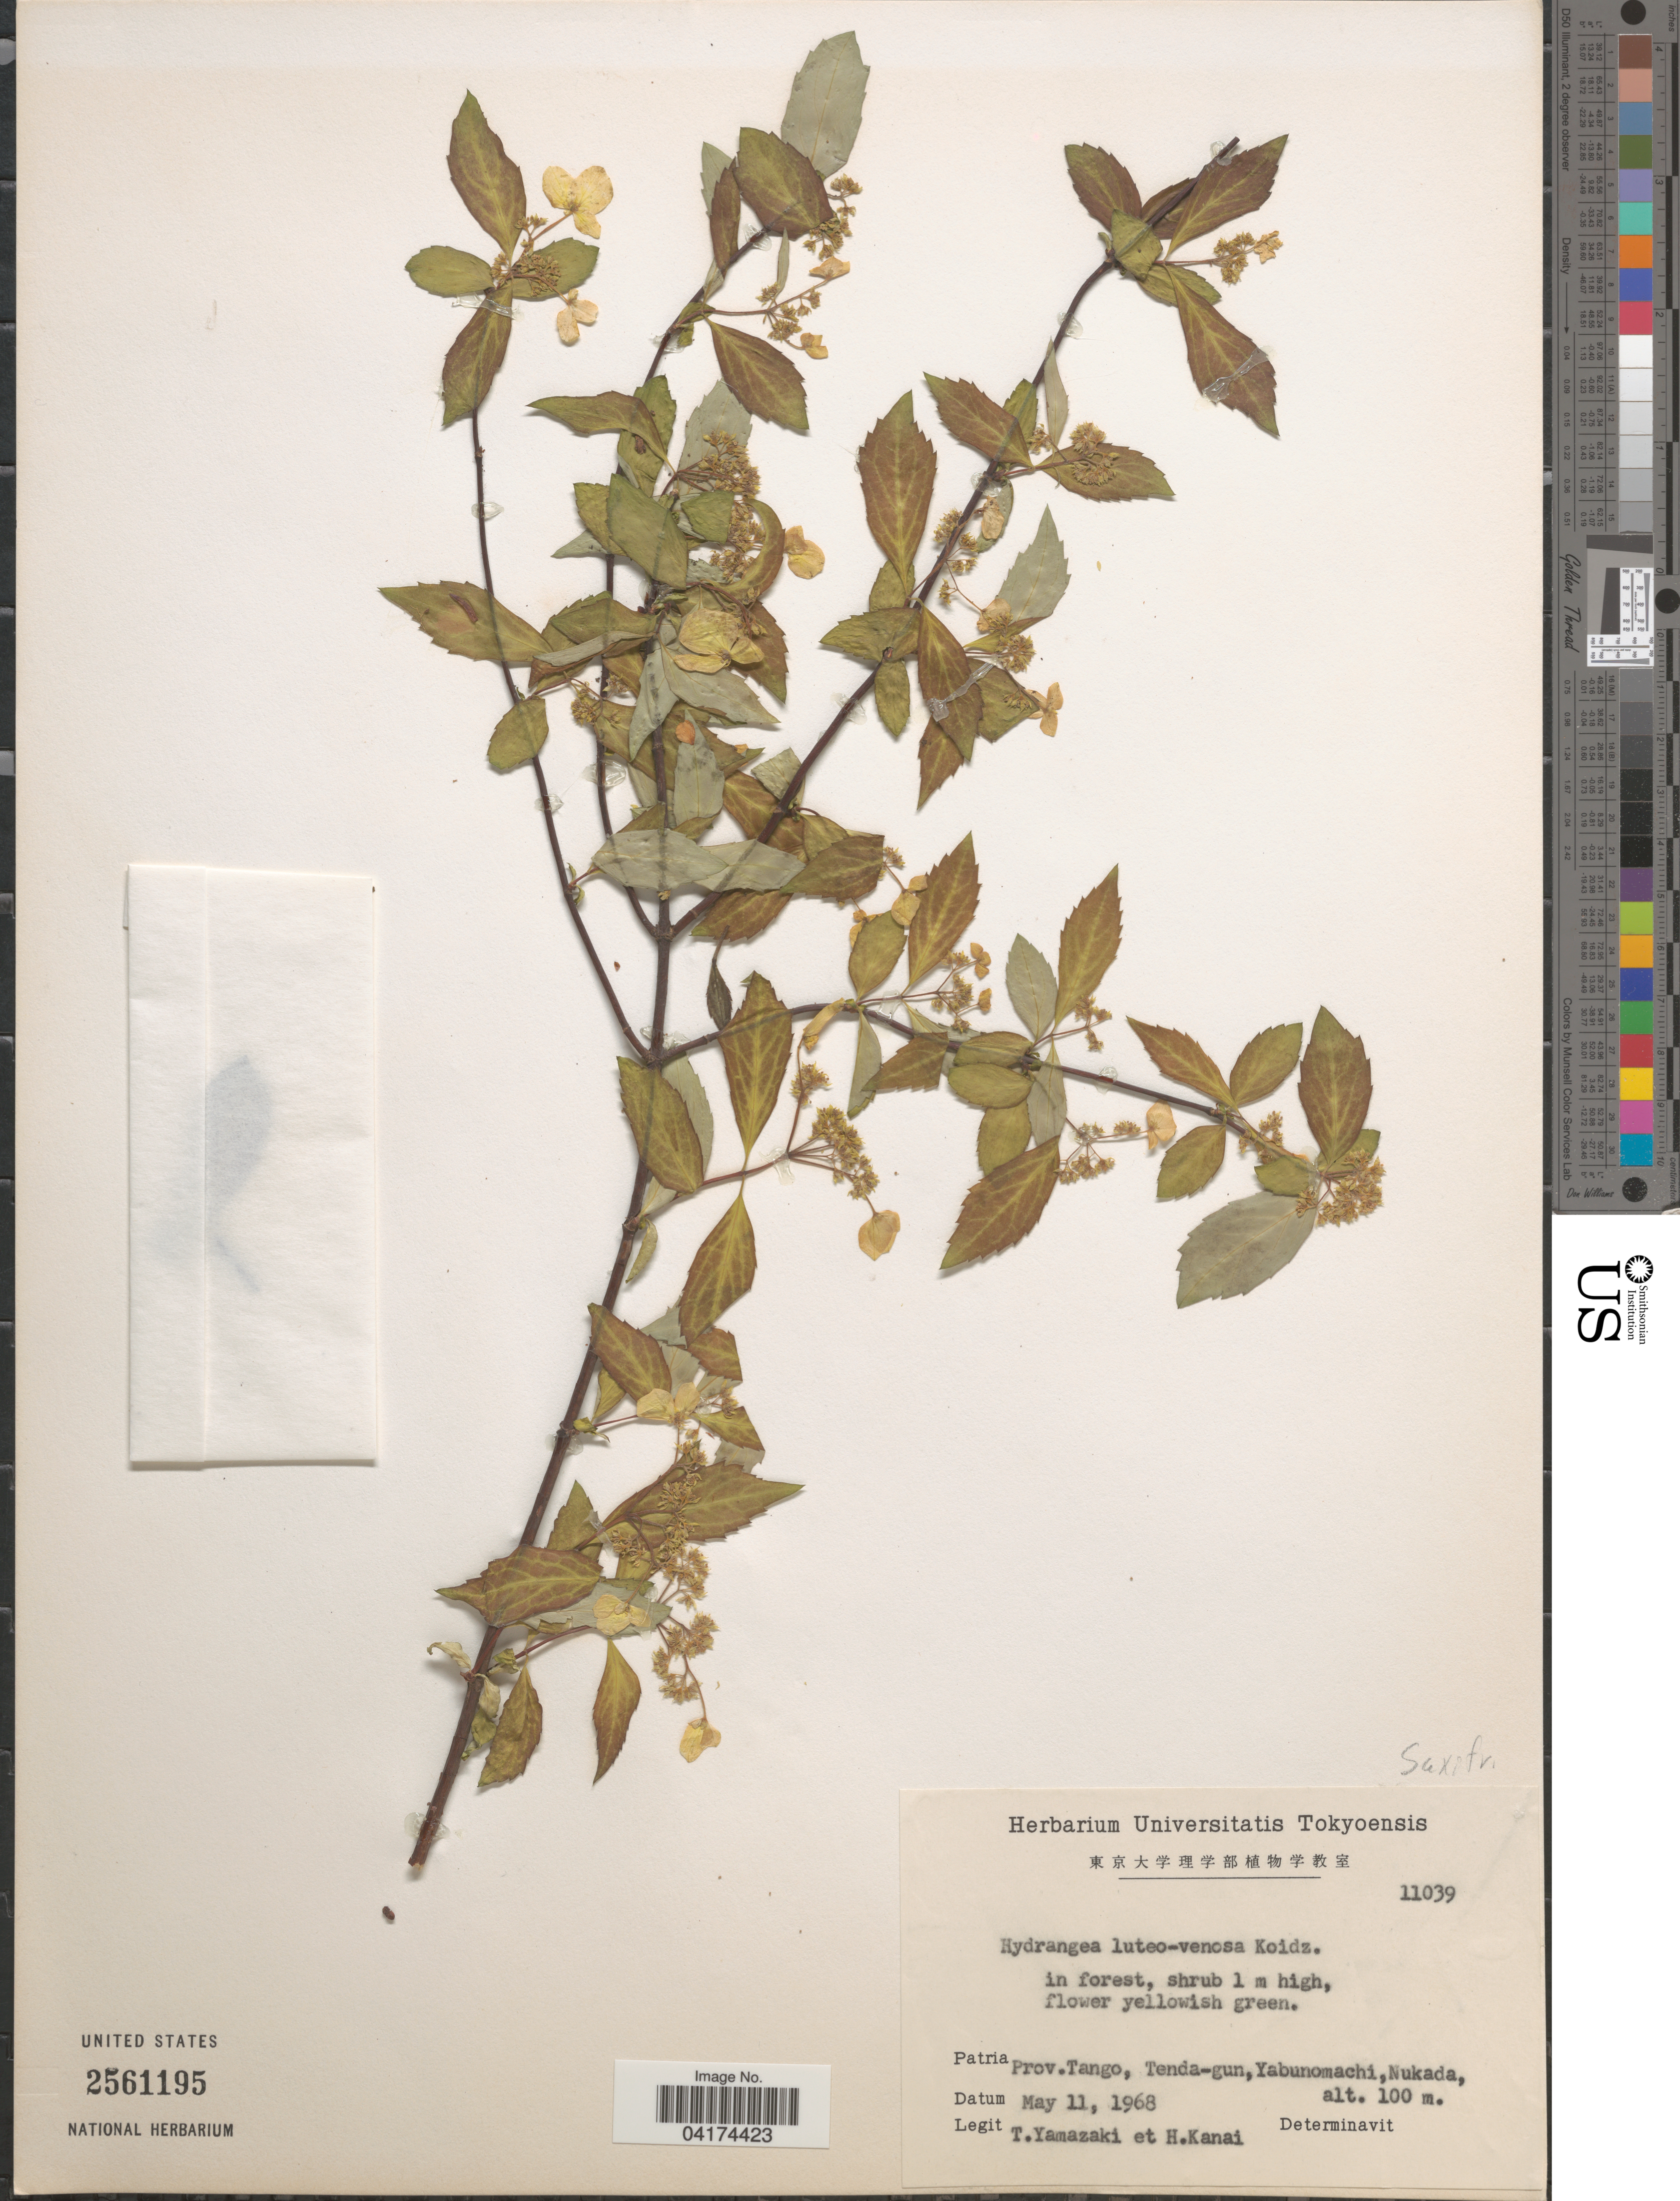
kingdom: Plantae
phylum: Tracheophyta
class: Magnoliopsida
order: Cornales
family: Hydrangeaceae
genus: Hydrangea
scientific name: Hydrangea luteovenosa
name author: Koidz.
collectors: T. Yamazaki & H. Kanai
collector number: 11039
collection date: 1968-05-11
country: Japan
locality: Prov. Tango, Tenda-gun, Yabunomachi, Nukada.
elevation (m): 100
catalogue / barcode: US 2561195